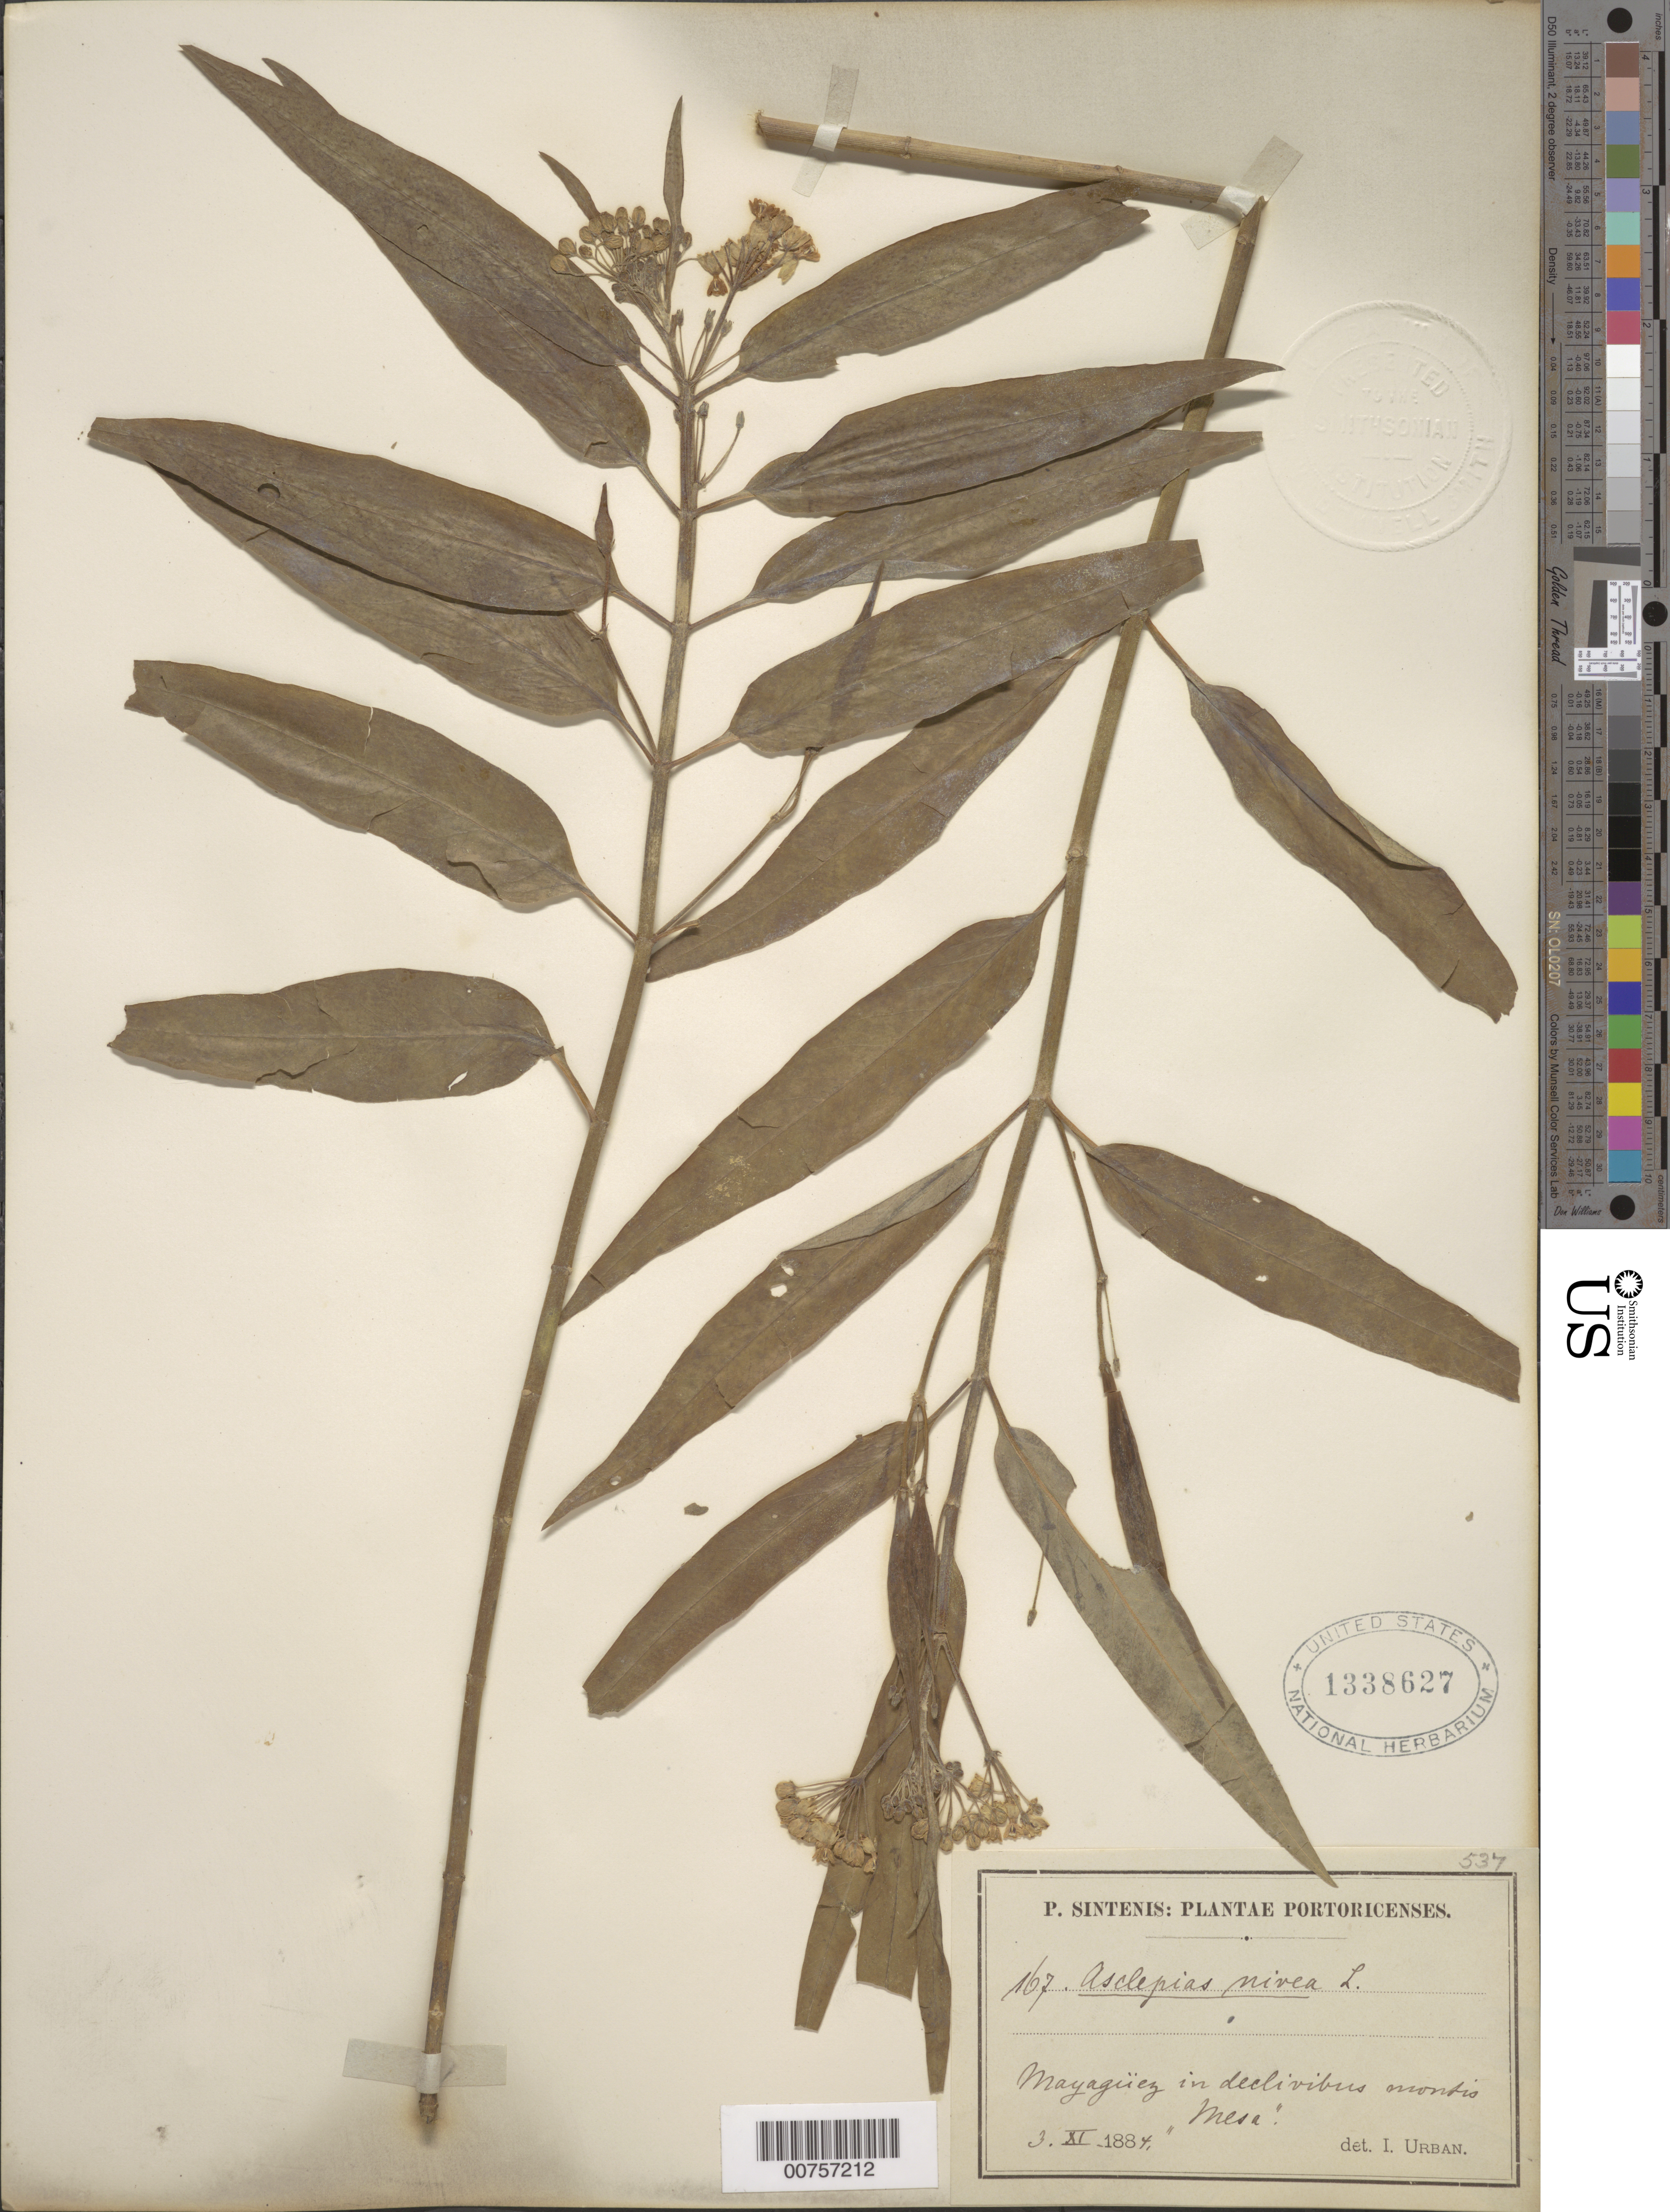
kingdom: Plantae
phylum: Tracheophyta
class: Magnoliopsida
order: Gentianales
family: Apocynaceae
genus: Asclepias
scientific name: Asclepias nivea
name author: L.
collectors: P. Sintenis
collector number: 167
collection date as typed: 03 Nov 1884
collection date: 1884-11-03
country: Puerto Rico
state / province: Mayagüez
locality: Mayaguez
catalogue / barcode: US 1338627